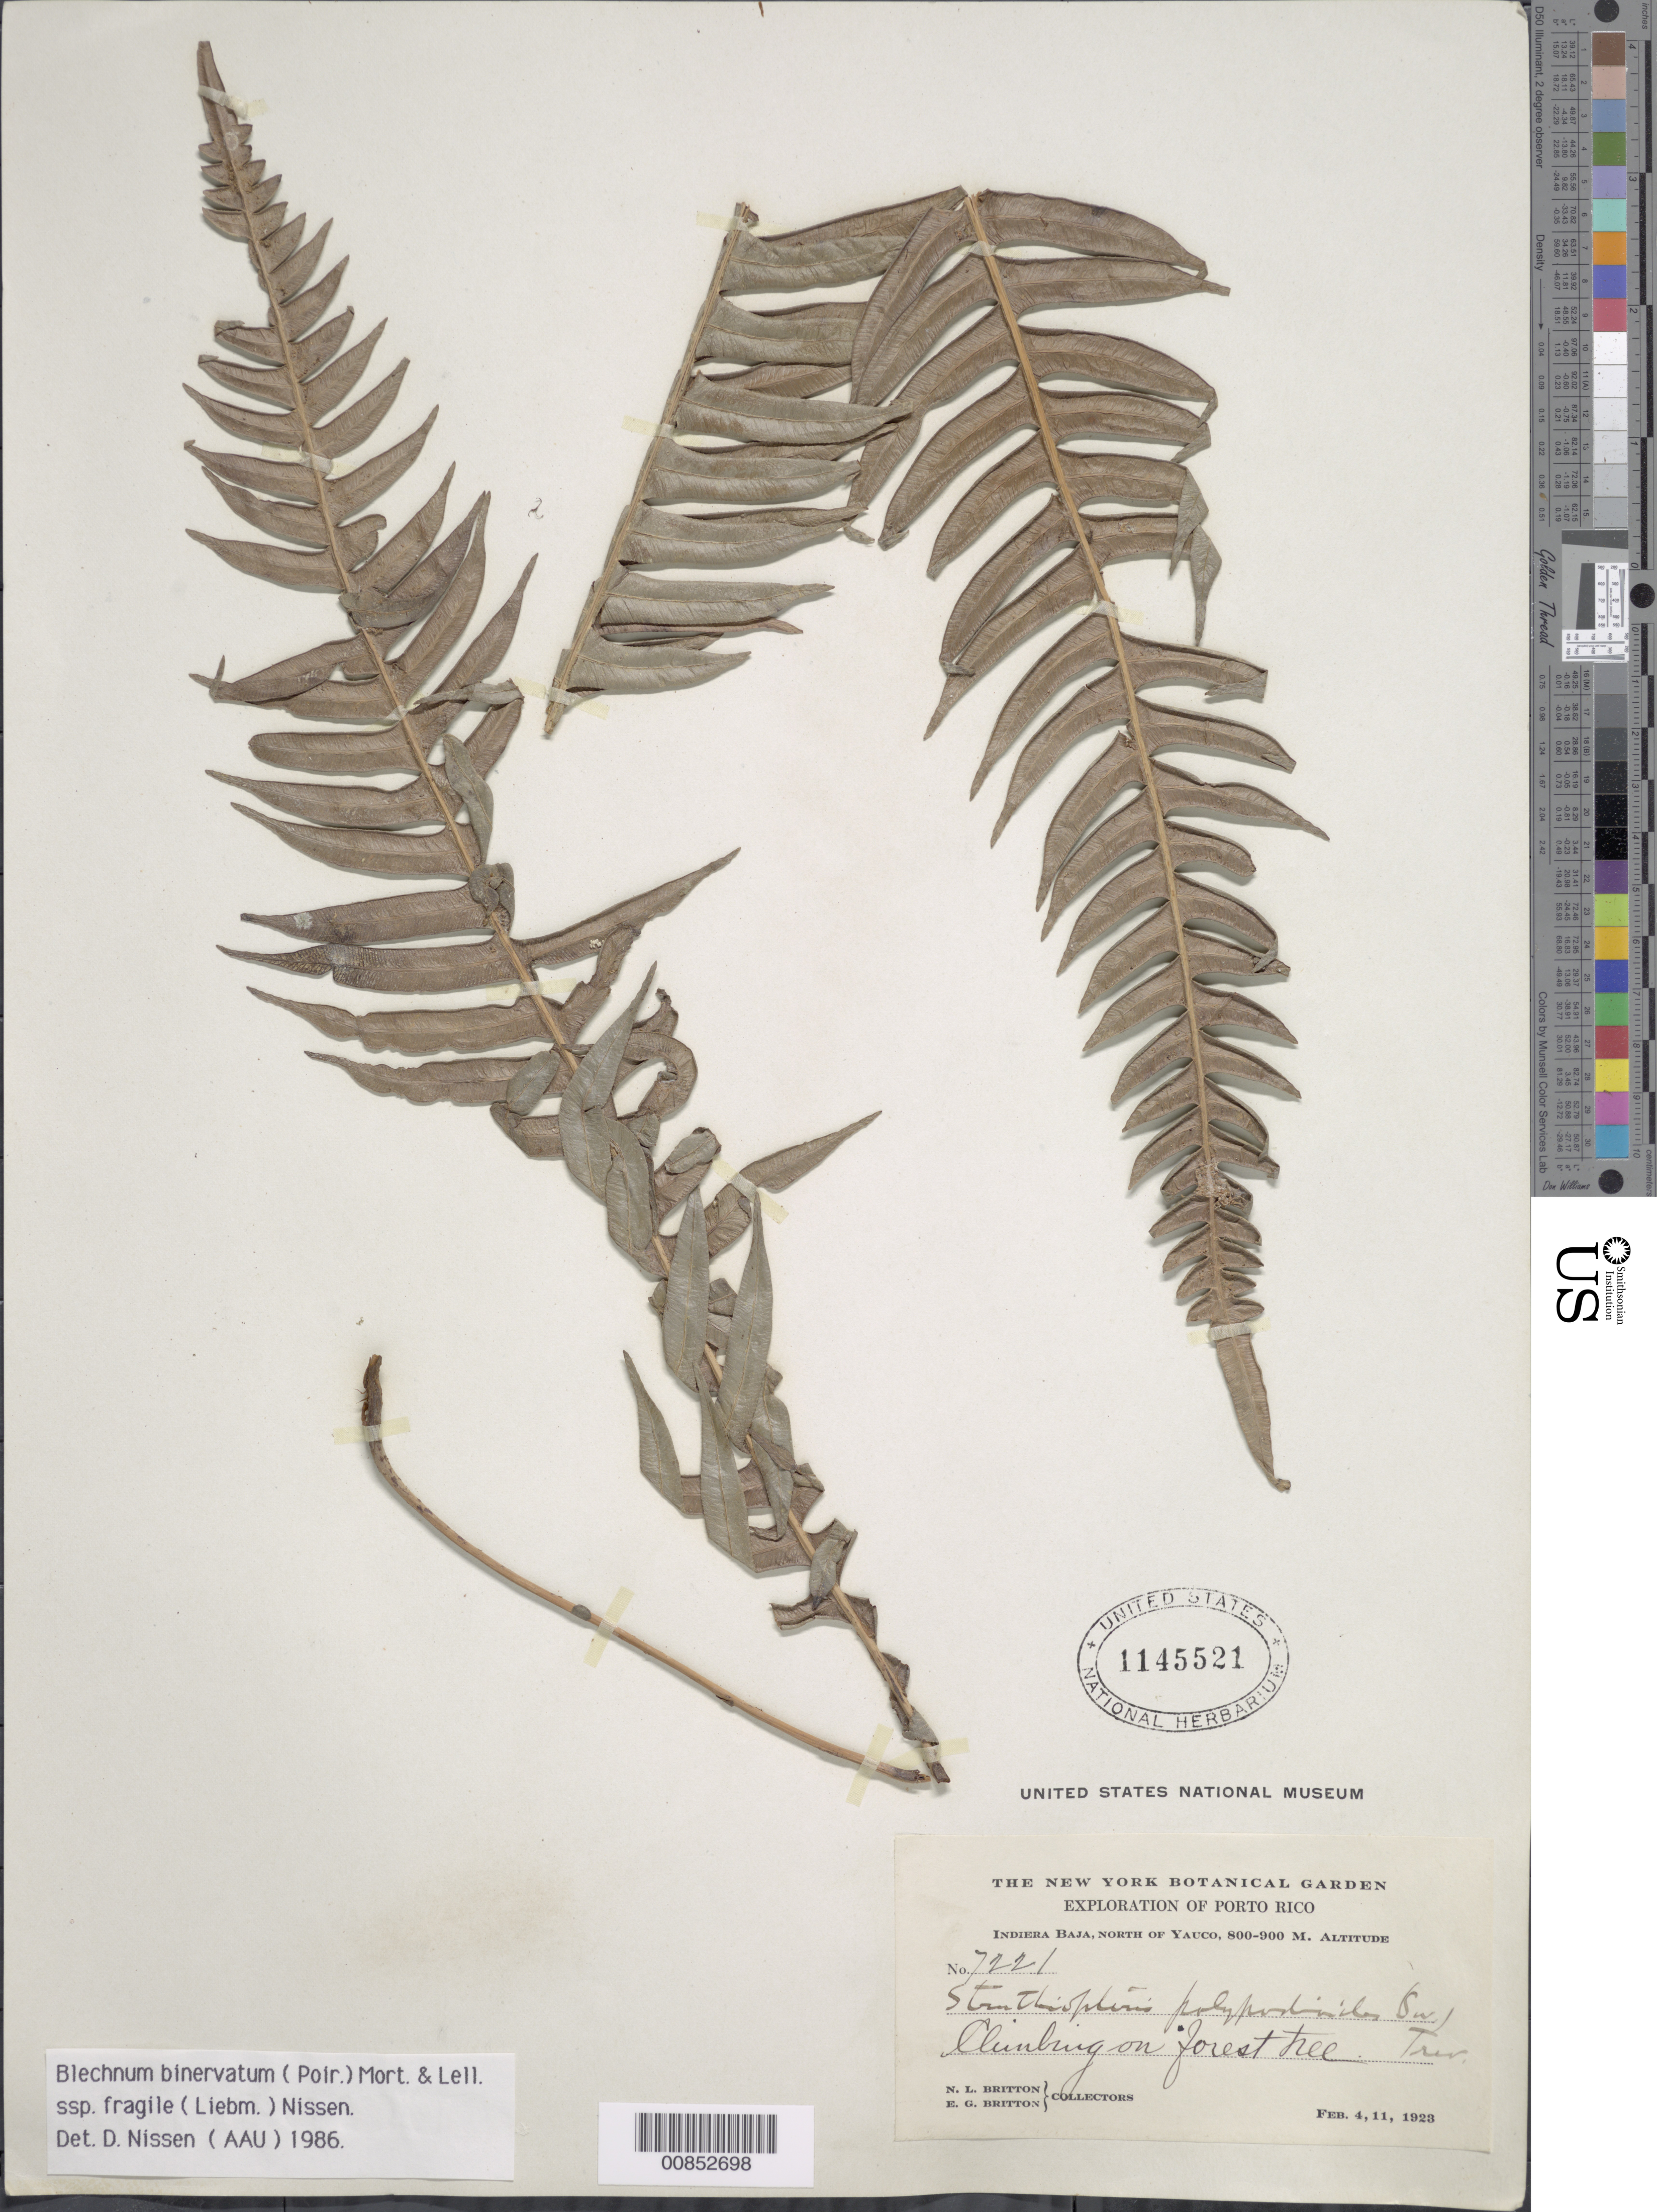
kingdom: Plantae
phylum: Tracheophyta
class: Polypodiopsida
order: Polypodiales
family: Blechnaceae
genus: Blechnum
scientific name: Blechnum fragile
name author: (Liebm.) C.V. Morton & Lellinger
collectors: N. Britton & E. G. Britton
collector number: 7221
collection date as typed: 04 Feb 1923 and 11 Feb 1923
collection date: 1923-02-04,1923-02-11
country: Puerto Rico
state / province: Yauco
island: Puerto Rico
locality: Indiera Baja, N of Yauco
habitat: On forest tree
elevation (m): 800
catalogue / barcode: US 1145521